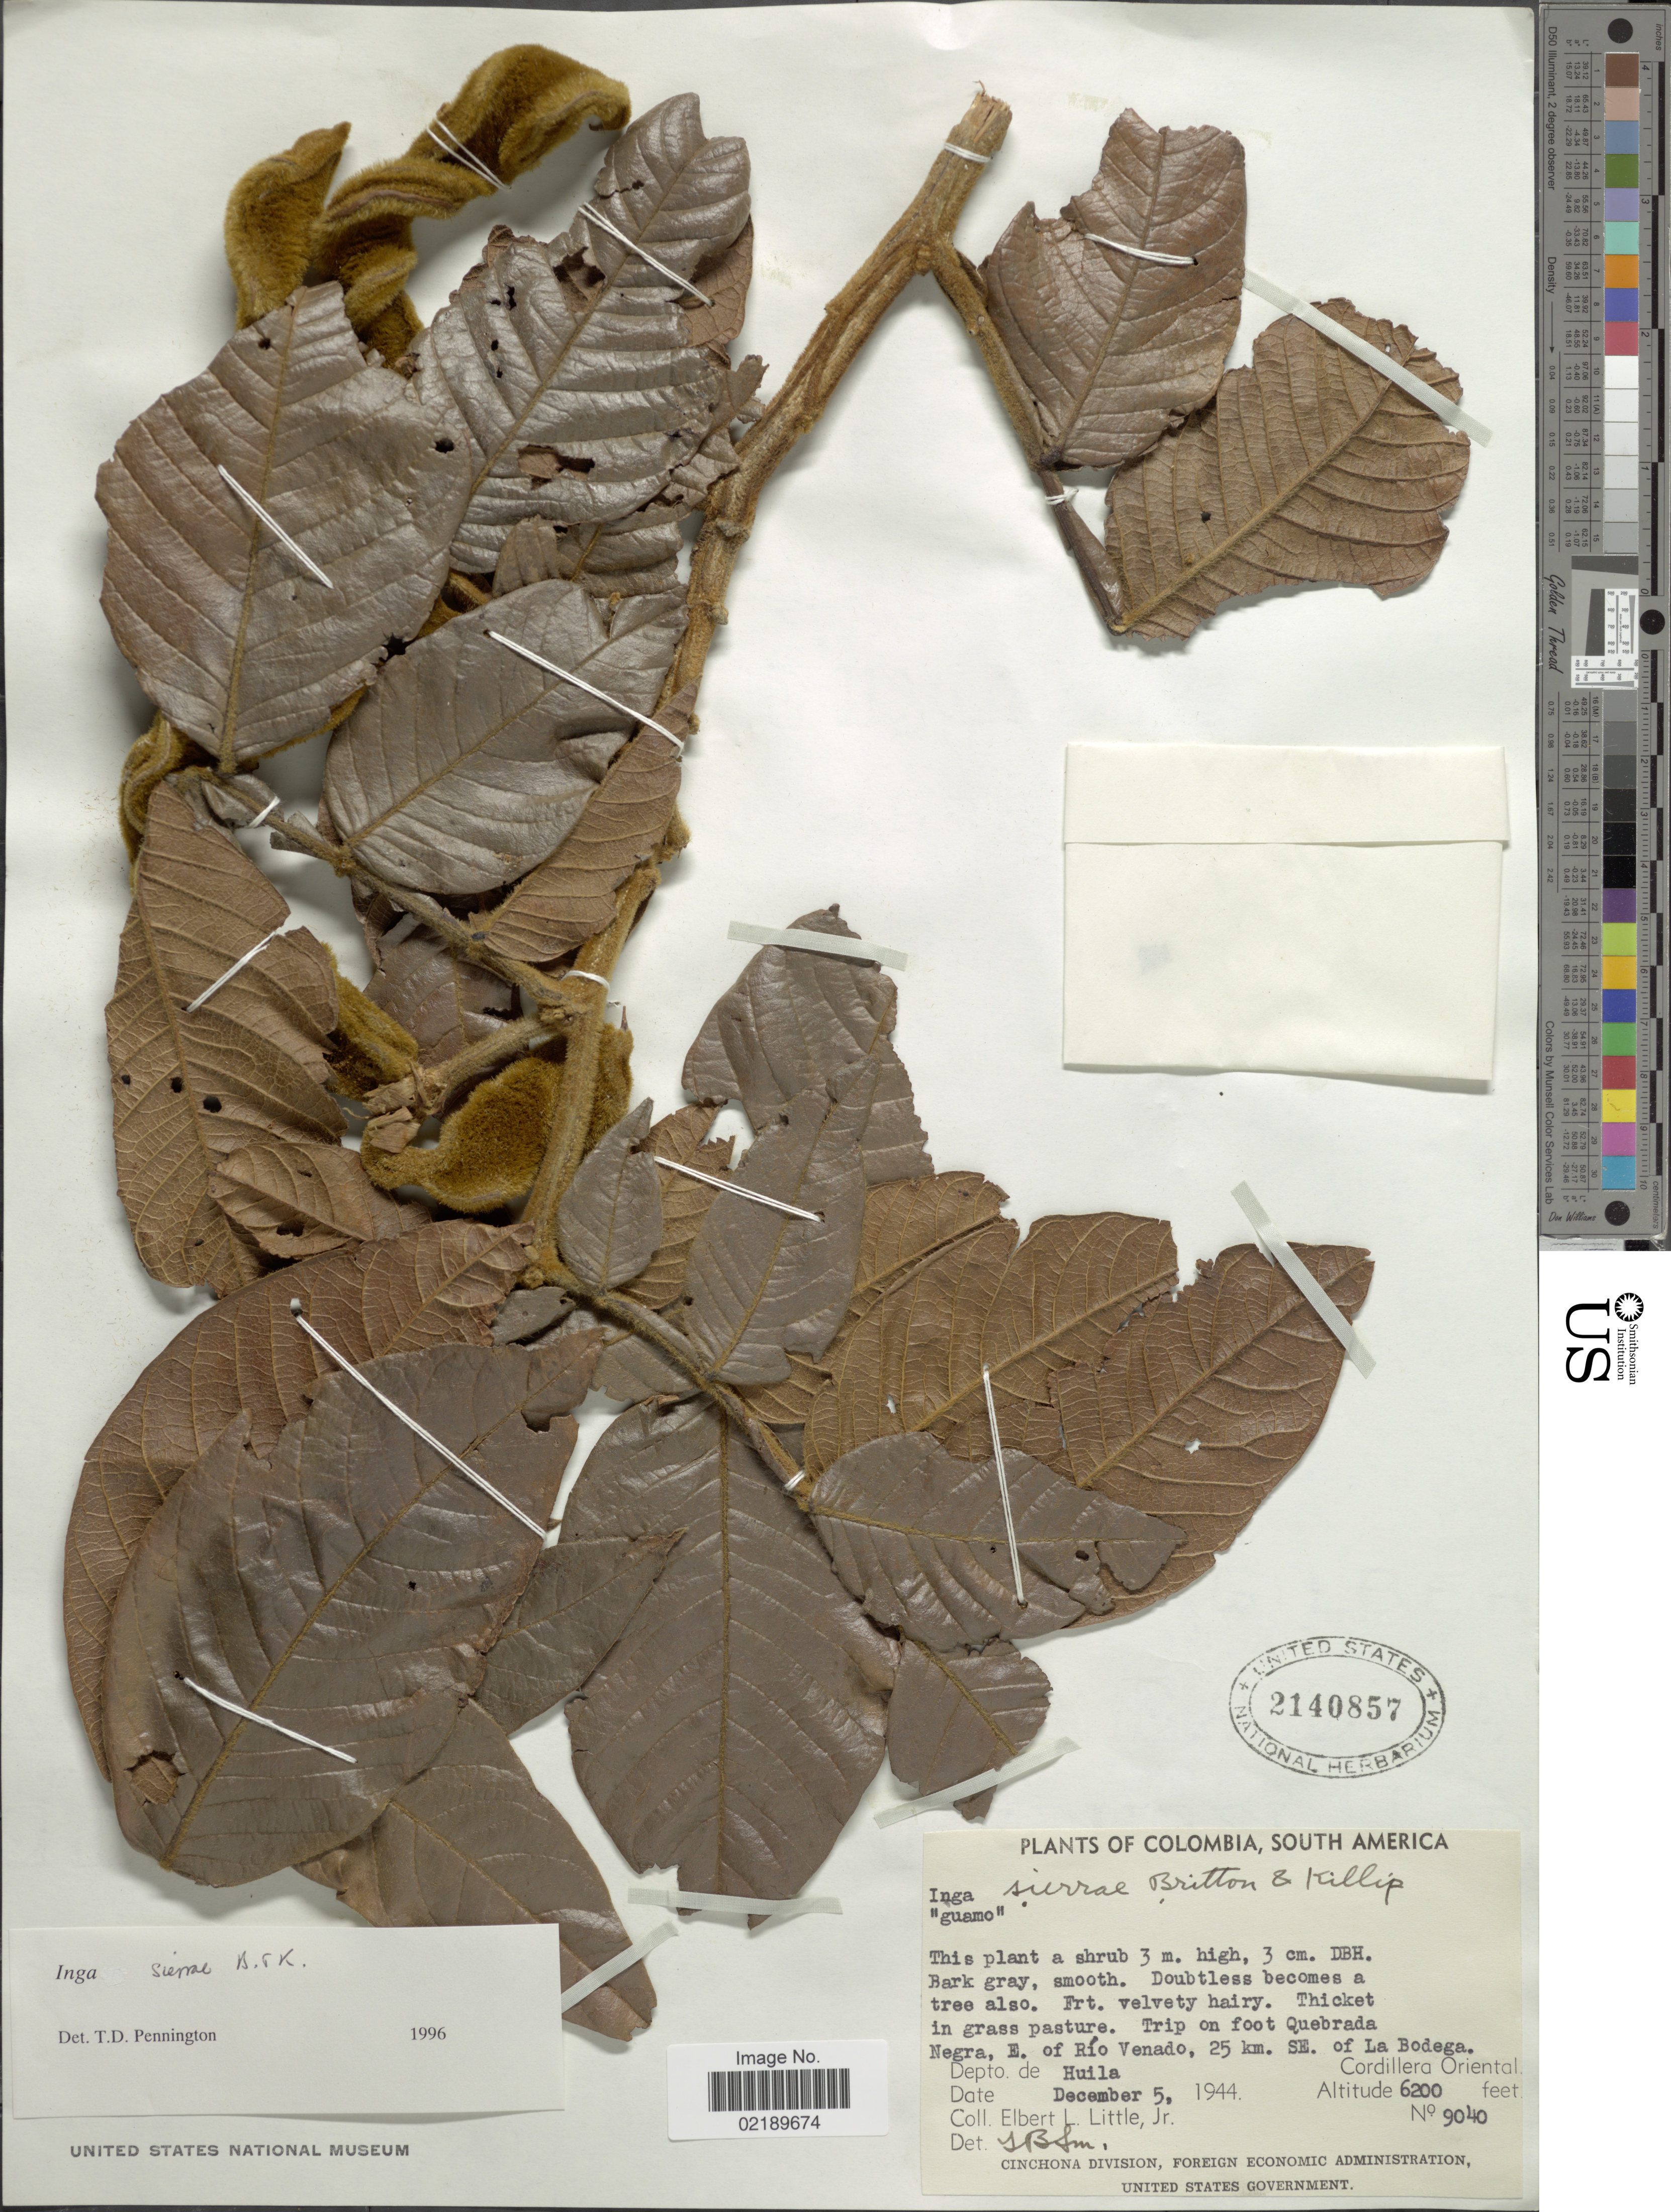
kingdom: Plantae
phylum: Tracheophyta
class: Magnoliopsida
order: Fabales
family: Fabaceae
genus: Inga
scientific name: Inga sierrae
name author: Britton & Killip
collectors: E. L. Little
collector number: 9040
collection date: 1944-12-05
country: Colombia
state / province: Huila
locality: Trip on foot Quebrada Negra, E. of Río Venado, 25 km. SE. of La Bodega. Depto. de Huila. Cordillera Oriental.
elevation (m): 1890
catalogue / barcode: US 2140857